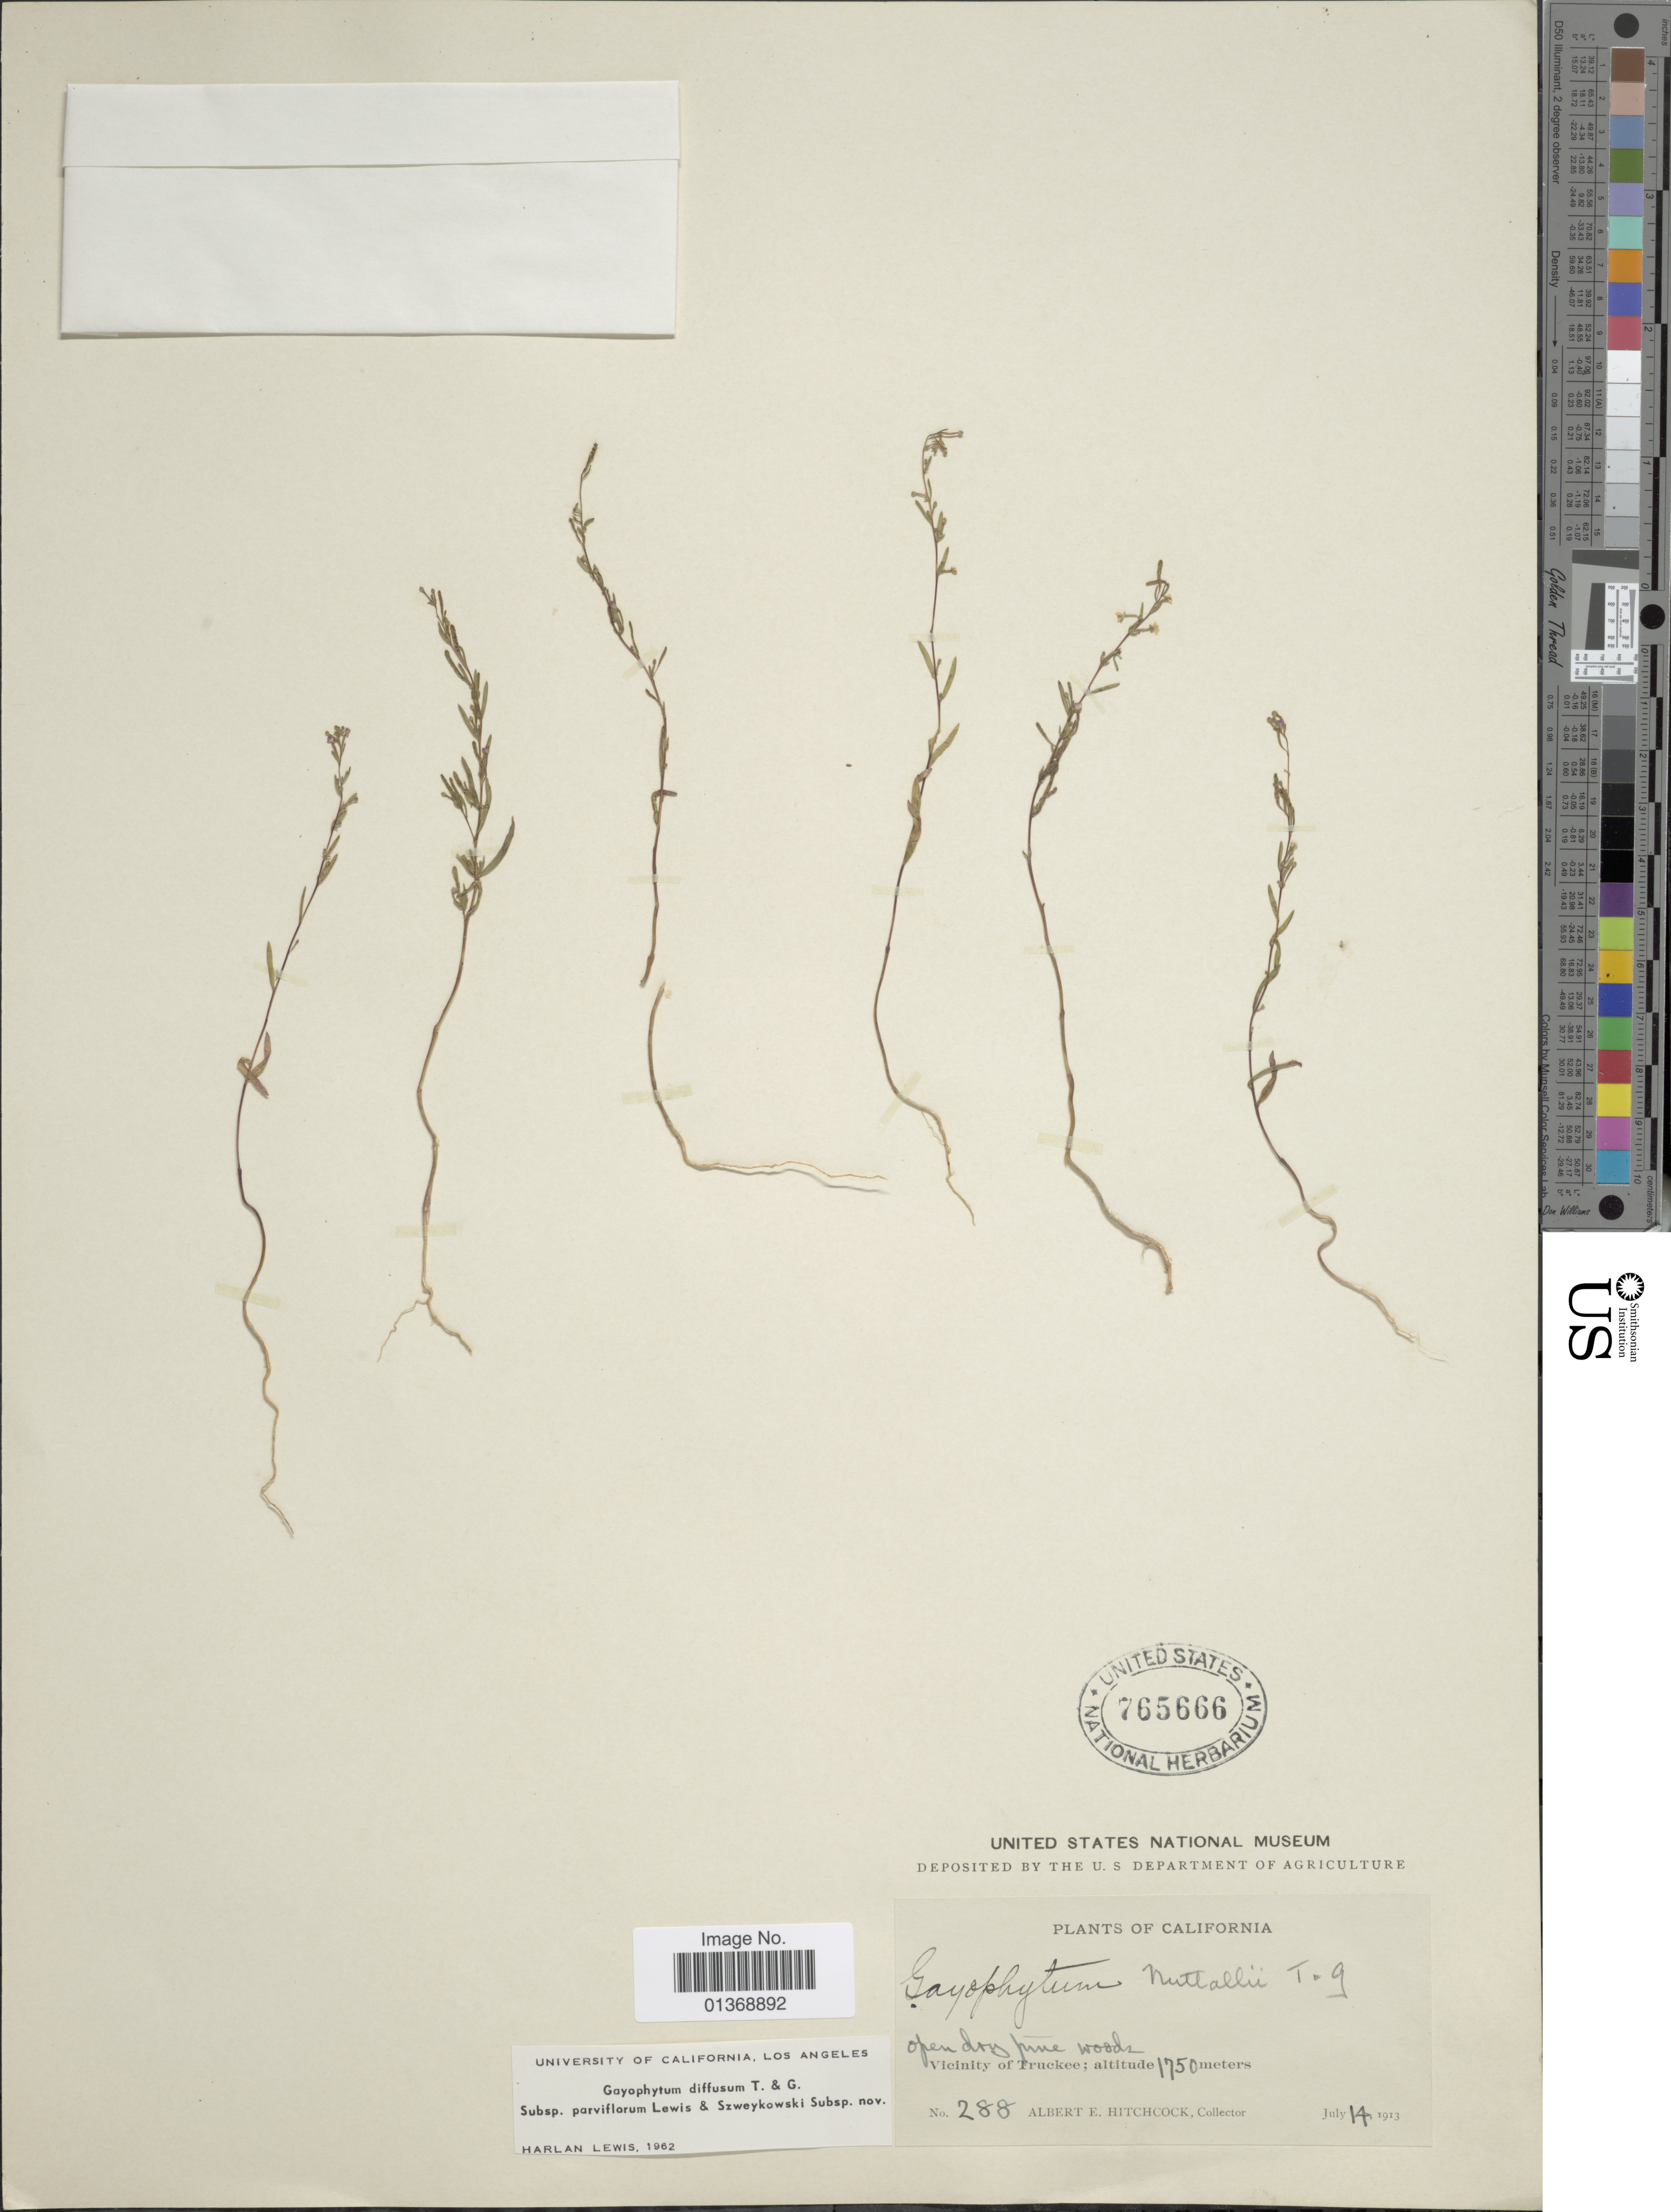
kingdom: Plantae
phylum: Tracheophyta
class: Magnoliopsida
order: Myrtales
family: Onagraceae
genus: Gayophytum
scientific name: Gayophytum diffusum subsp. parviflorum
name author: F. H. Lewis & Szweyk.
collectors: A. Hitchcock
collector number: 288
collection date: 1913-07-14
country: United States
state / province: California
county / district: Nevada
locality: Vicinity of Truckee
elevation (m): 1750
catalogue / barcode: US 765666